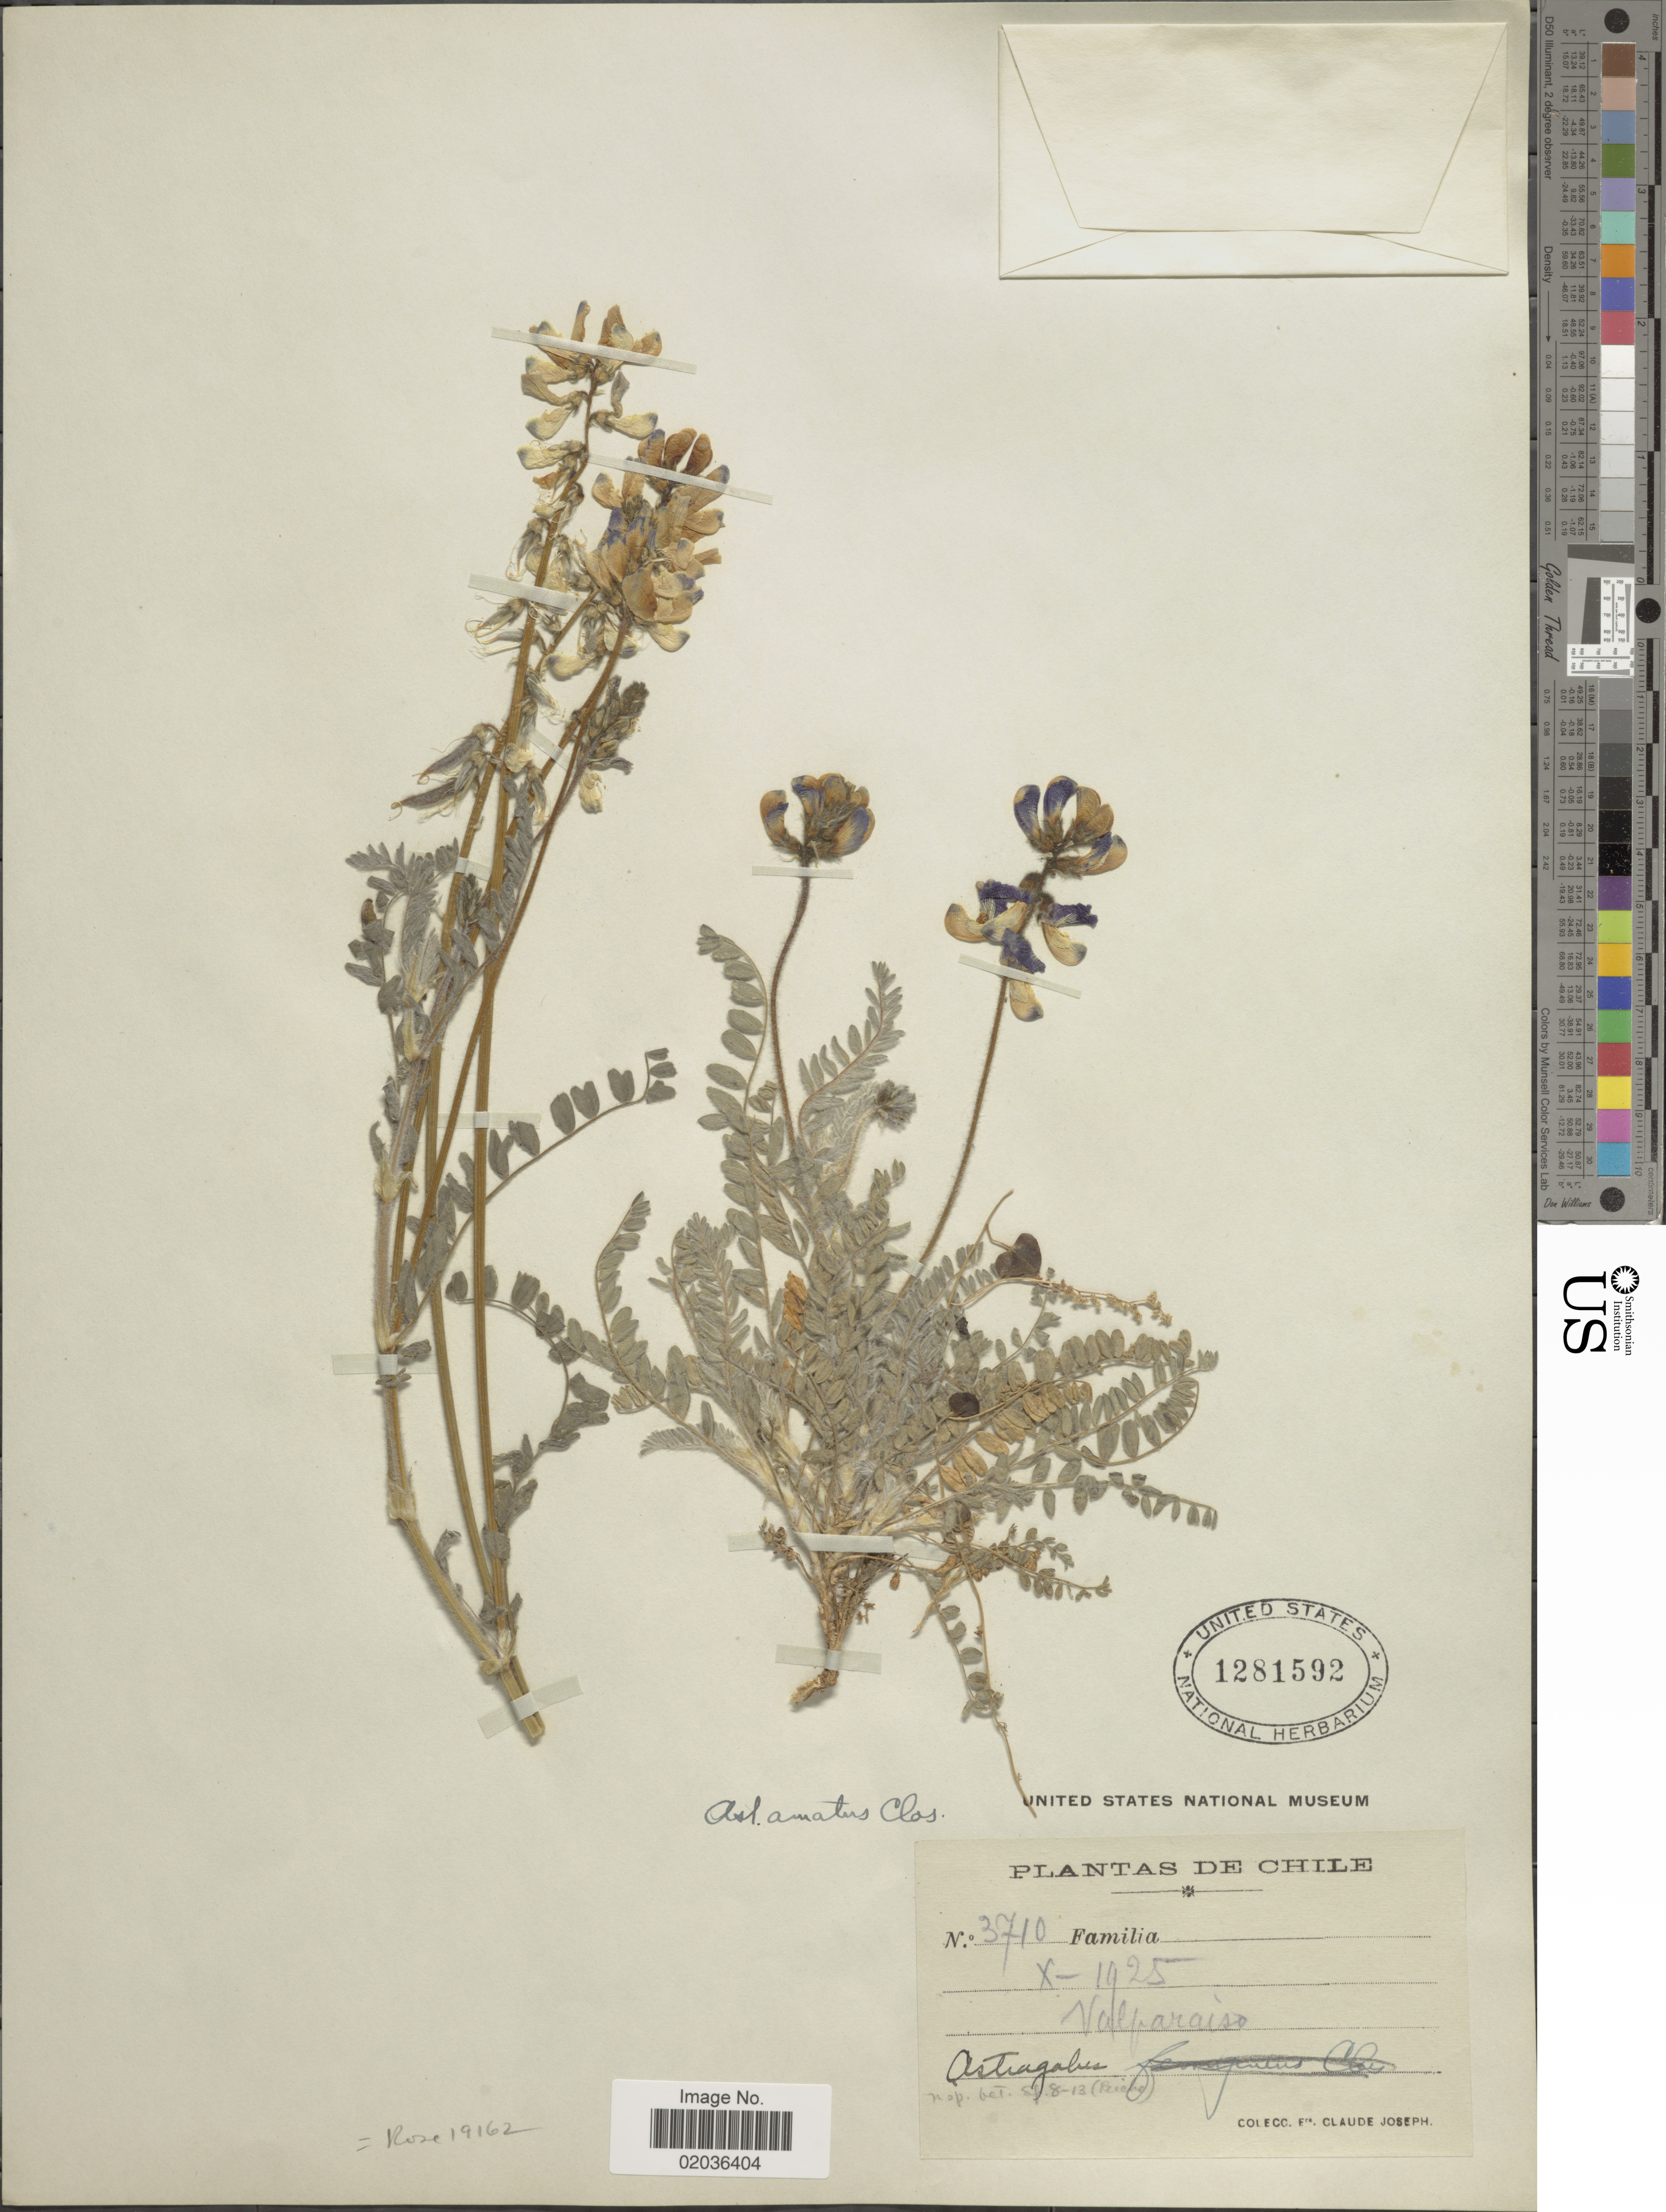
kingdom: Plantae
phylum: Tracheophyta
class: Magnoliopsida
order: Fabales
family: Fabaceae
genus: Astragalus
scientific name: Astragalus amatus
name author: Clos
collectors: Bro. Claude-Joseph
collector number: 3710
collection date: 1925-10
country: Chile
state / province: Valparaíso (V)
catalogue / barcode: US 1281592